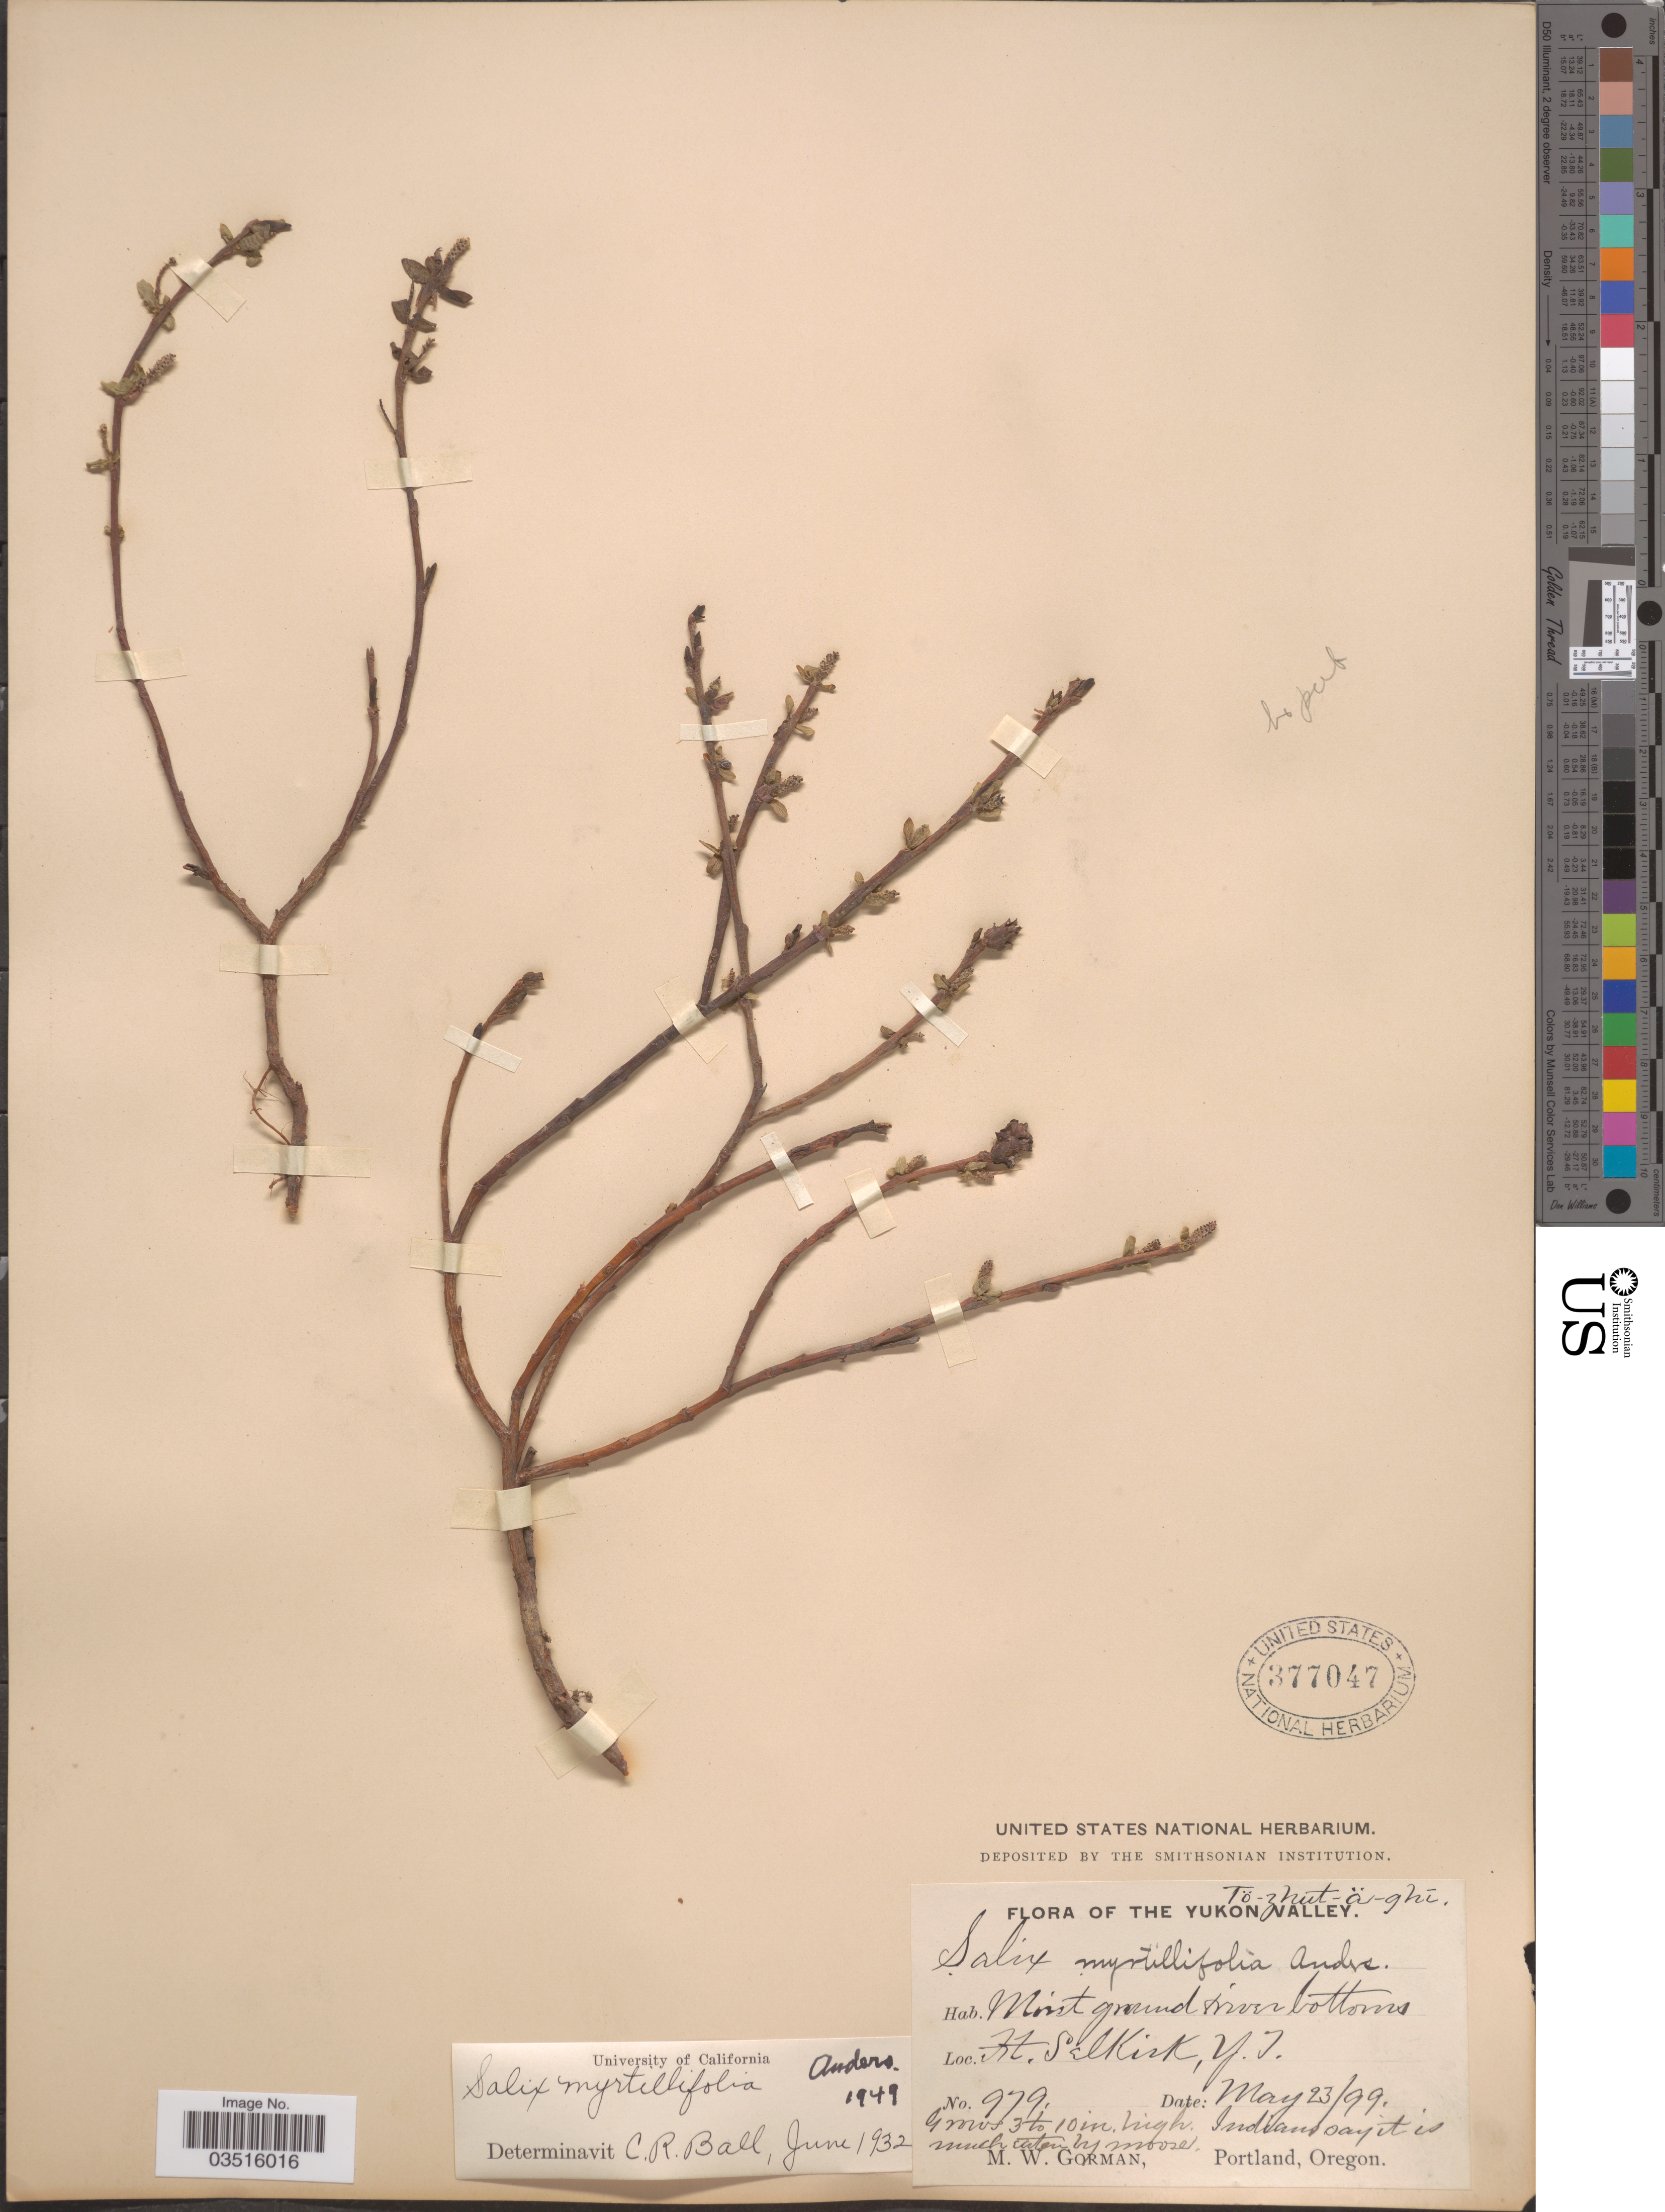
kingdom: Plantae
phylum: Tracheophyta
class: Magnoliopsida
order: Malpighiales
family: Salicaceae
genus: Salix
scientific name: Salix myrtillifolia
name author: Andersson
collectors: M. W. Gorman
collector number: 979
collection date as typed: Transcribed d/m/y: 23/5/99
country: Canada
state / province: Yukon Territory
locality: The Yukon Valley. Ft. Selkirk.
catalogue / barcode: US 377047